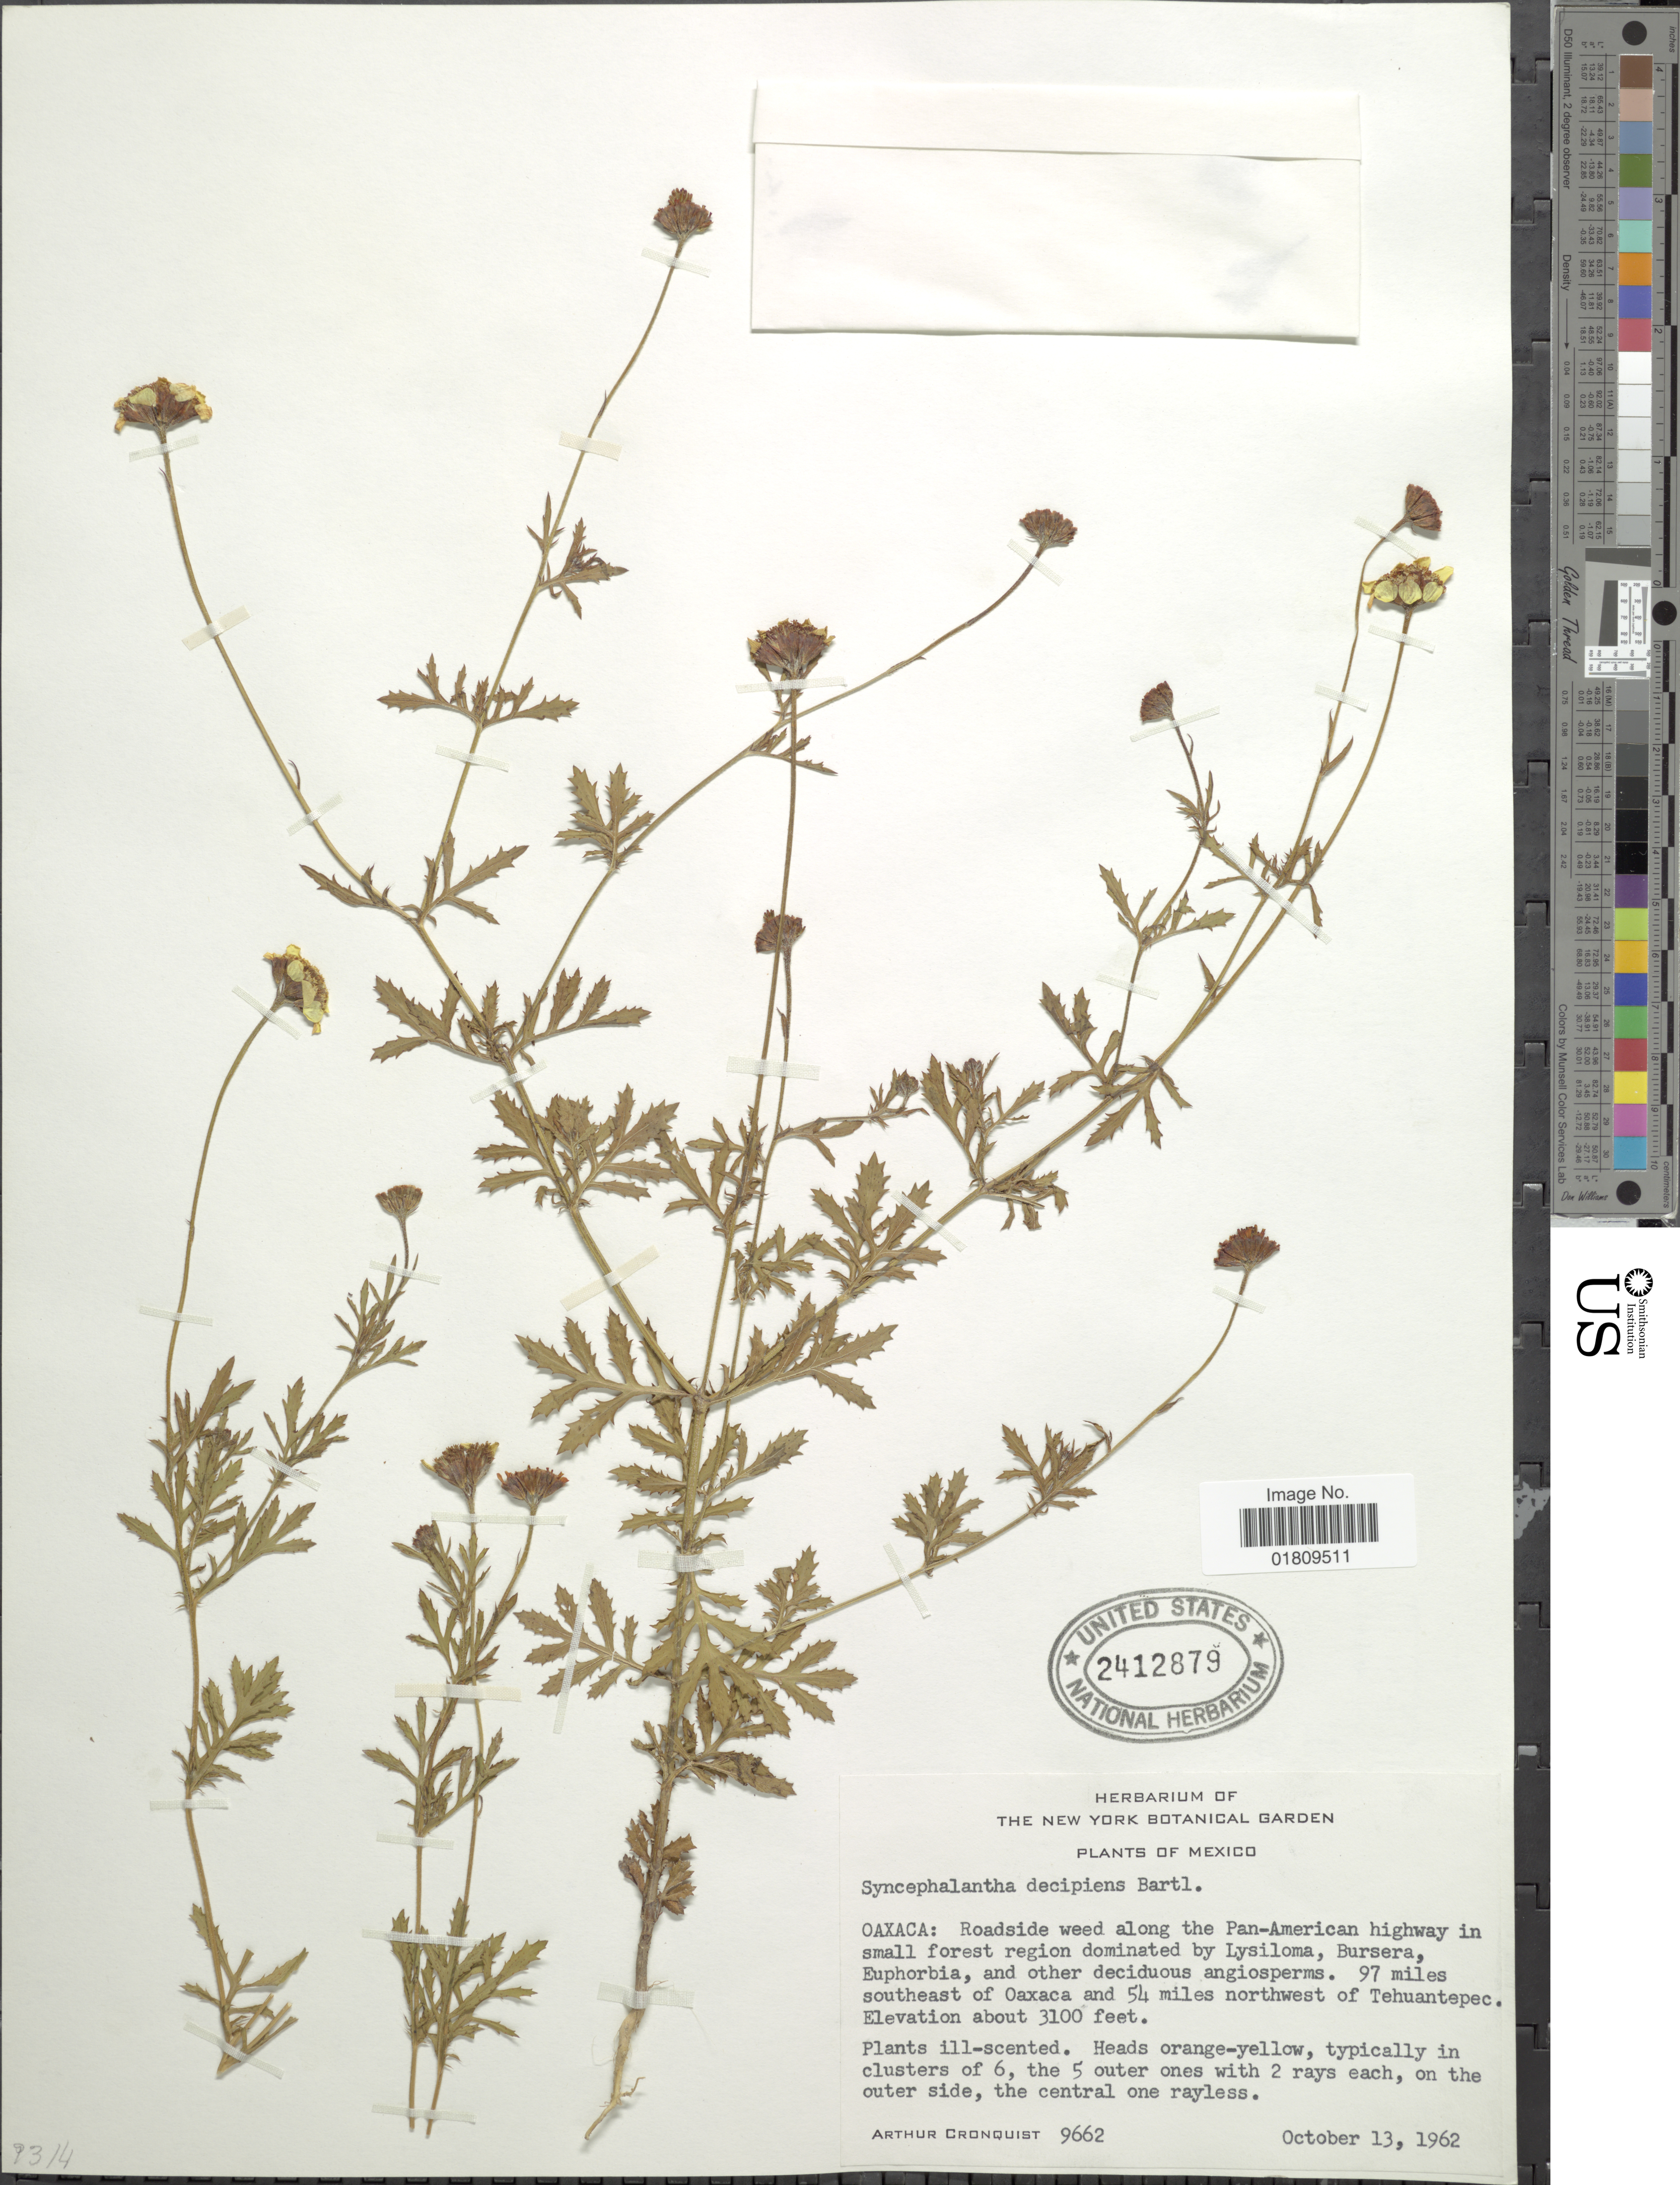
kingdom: Plantae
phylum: Tracheophyta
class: Magnoliopsida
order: Asterales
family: Asteraceae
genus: Dyssodia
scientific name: Dyssodia decipiens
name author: (Bartl.) M.C. Johnst. ex M.C. Johnst. & B.L. Turner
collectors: A. J. Cronquist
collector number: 9662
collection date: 1962-10-13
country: Mexico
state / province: Oaxaca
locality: Roadside weed along the Pan-American highway in small forest region dominated by Lysiloma, Bursea, Euphoria. 97 miles southeast of Oaxaca and 54 miles northwest of Tehuantepec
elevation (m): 945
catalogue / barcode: US 2412879